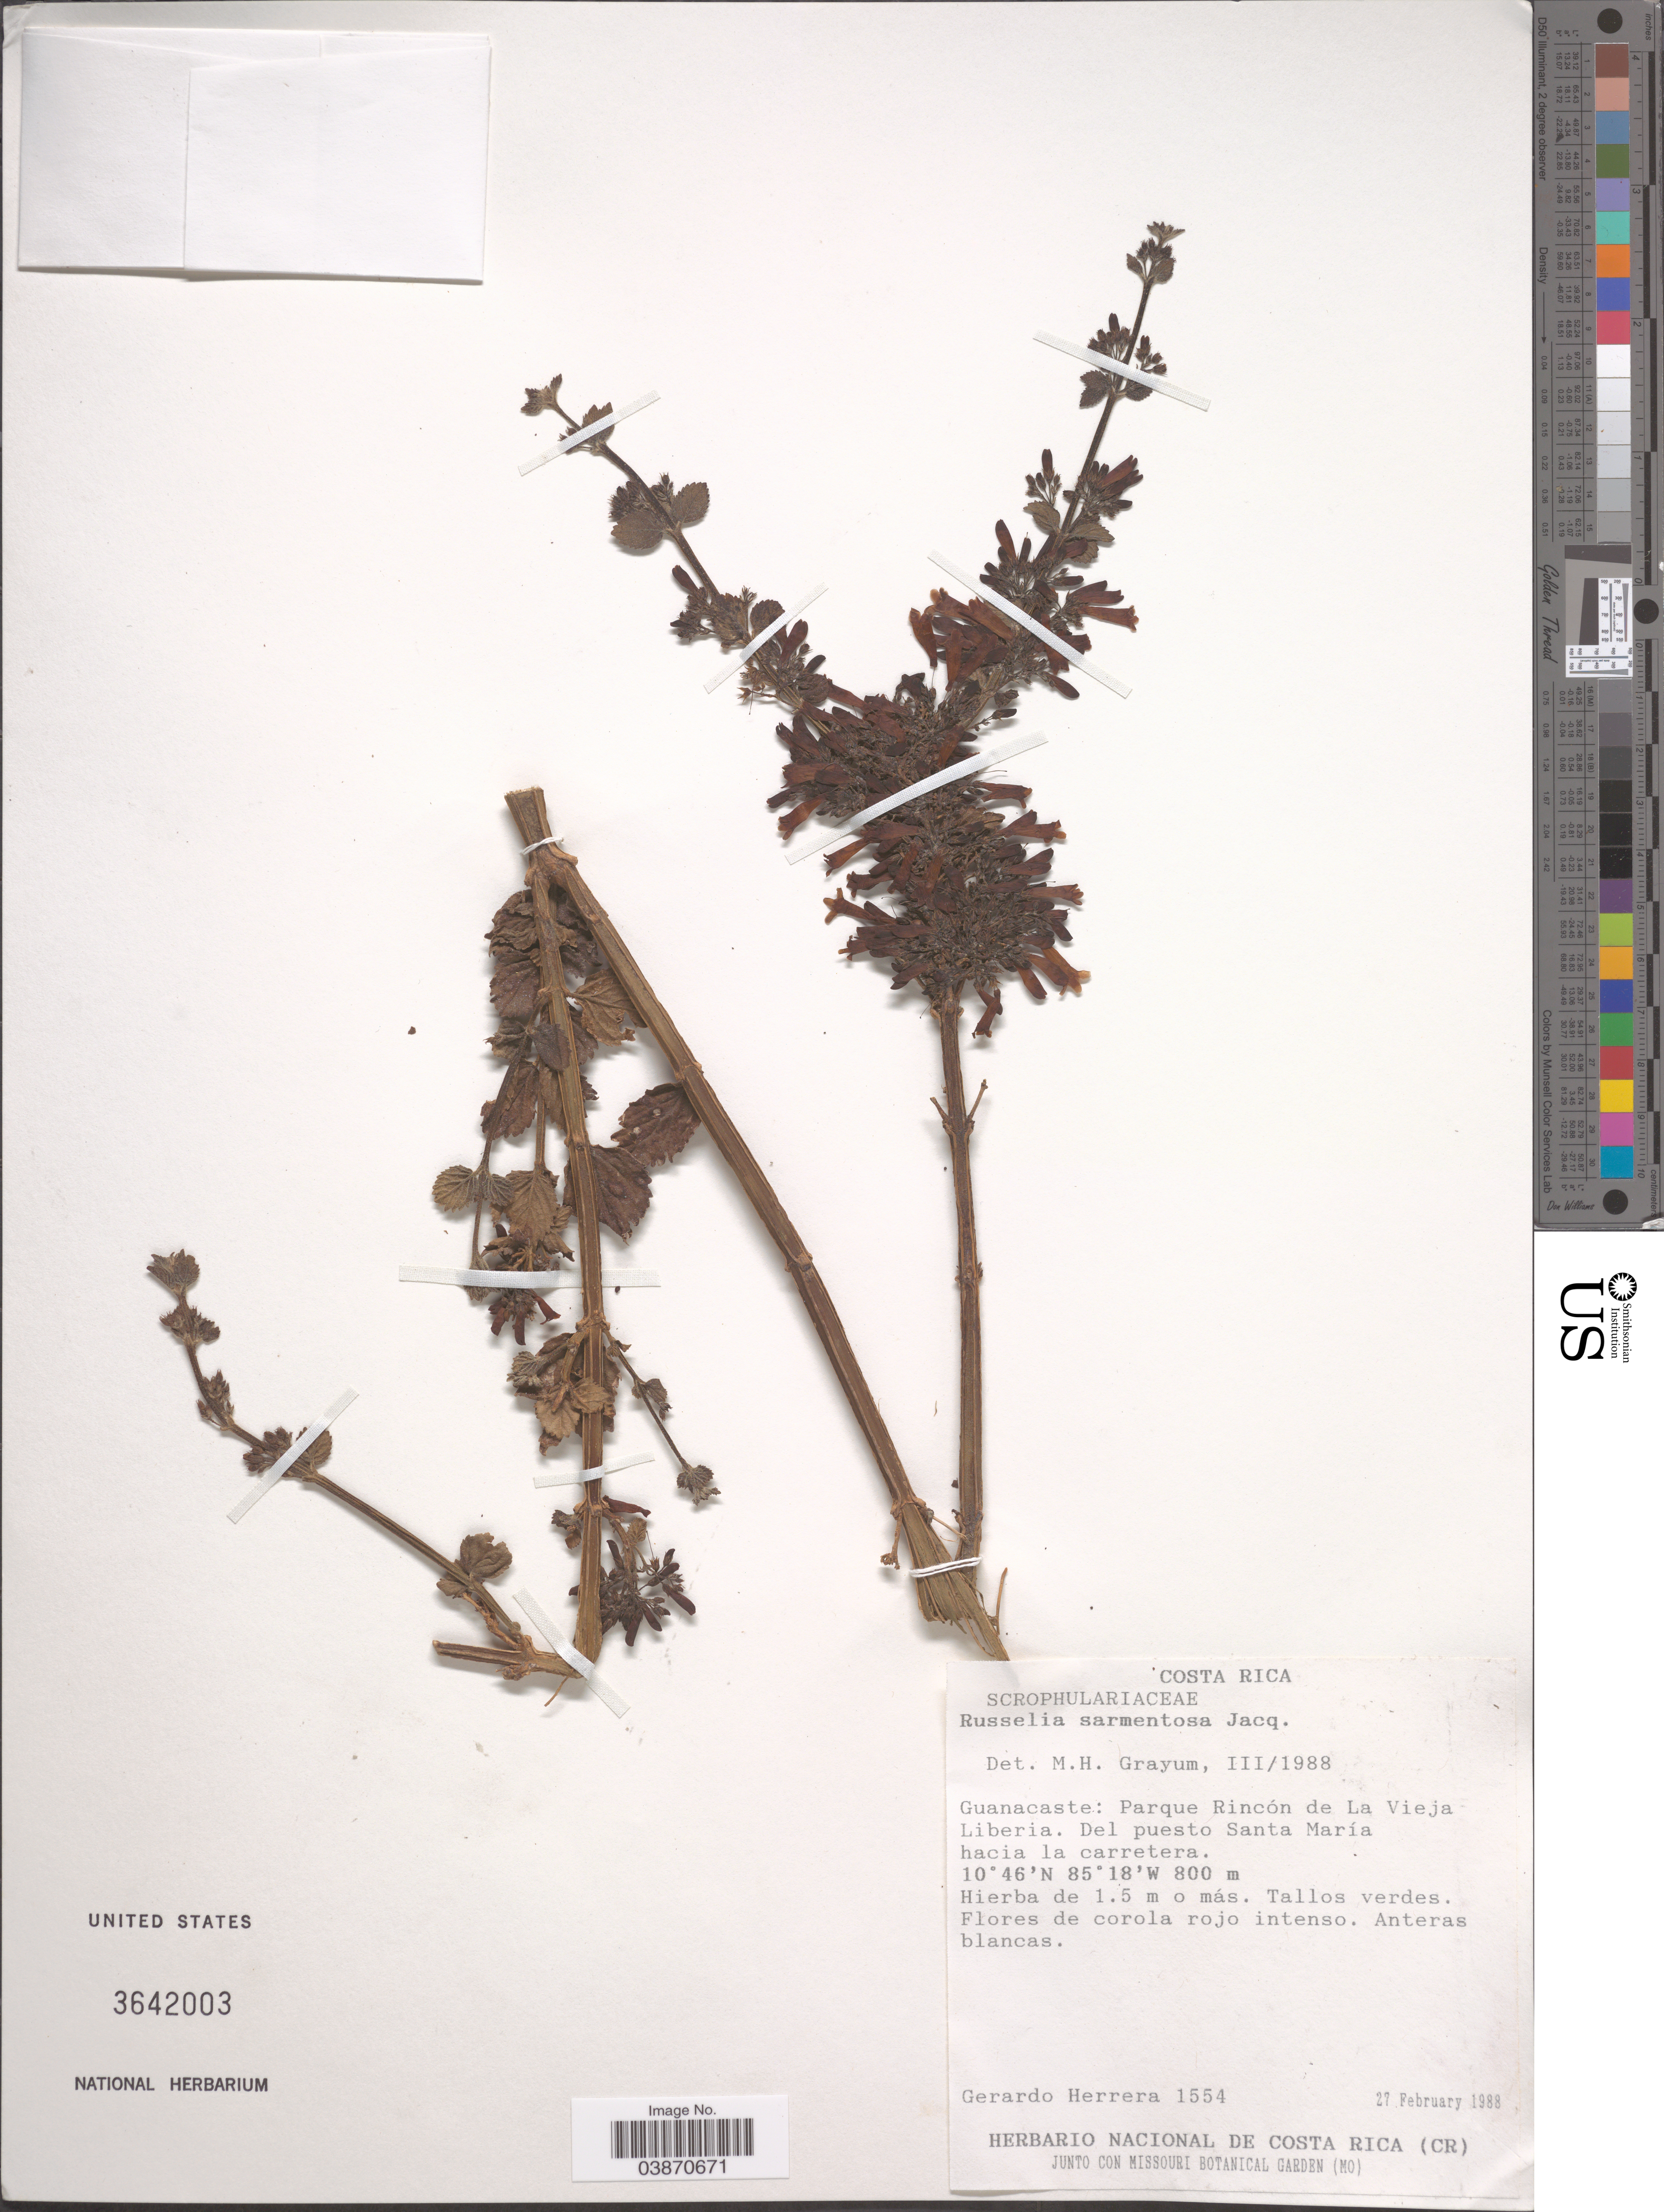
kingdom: Plantae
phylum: Tracheophyta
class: Magnoliopsida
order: Lamiales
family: Plantaginaceae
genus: Russelia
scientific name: Russelia sarmentosa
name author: Jacq.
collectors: G. Herrera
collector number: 1554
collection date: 1988-02-27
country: Costa Rica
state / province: Guanacaste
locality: Parque Rincón de La Vieja Liberia. Del puesto Santa María hacia la carretera.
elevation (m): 800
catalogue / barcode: US 3642003